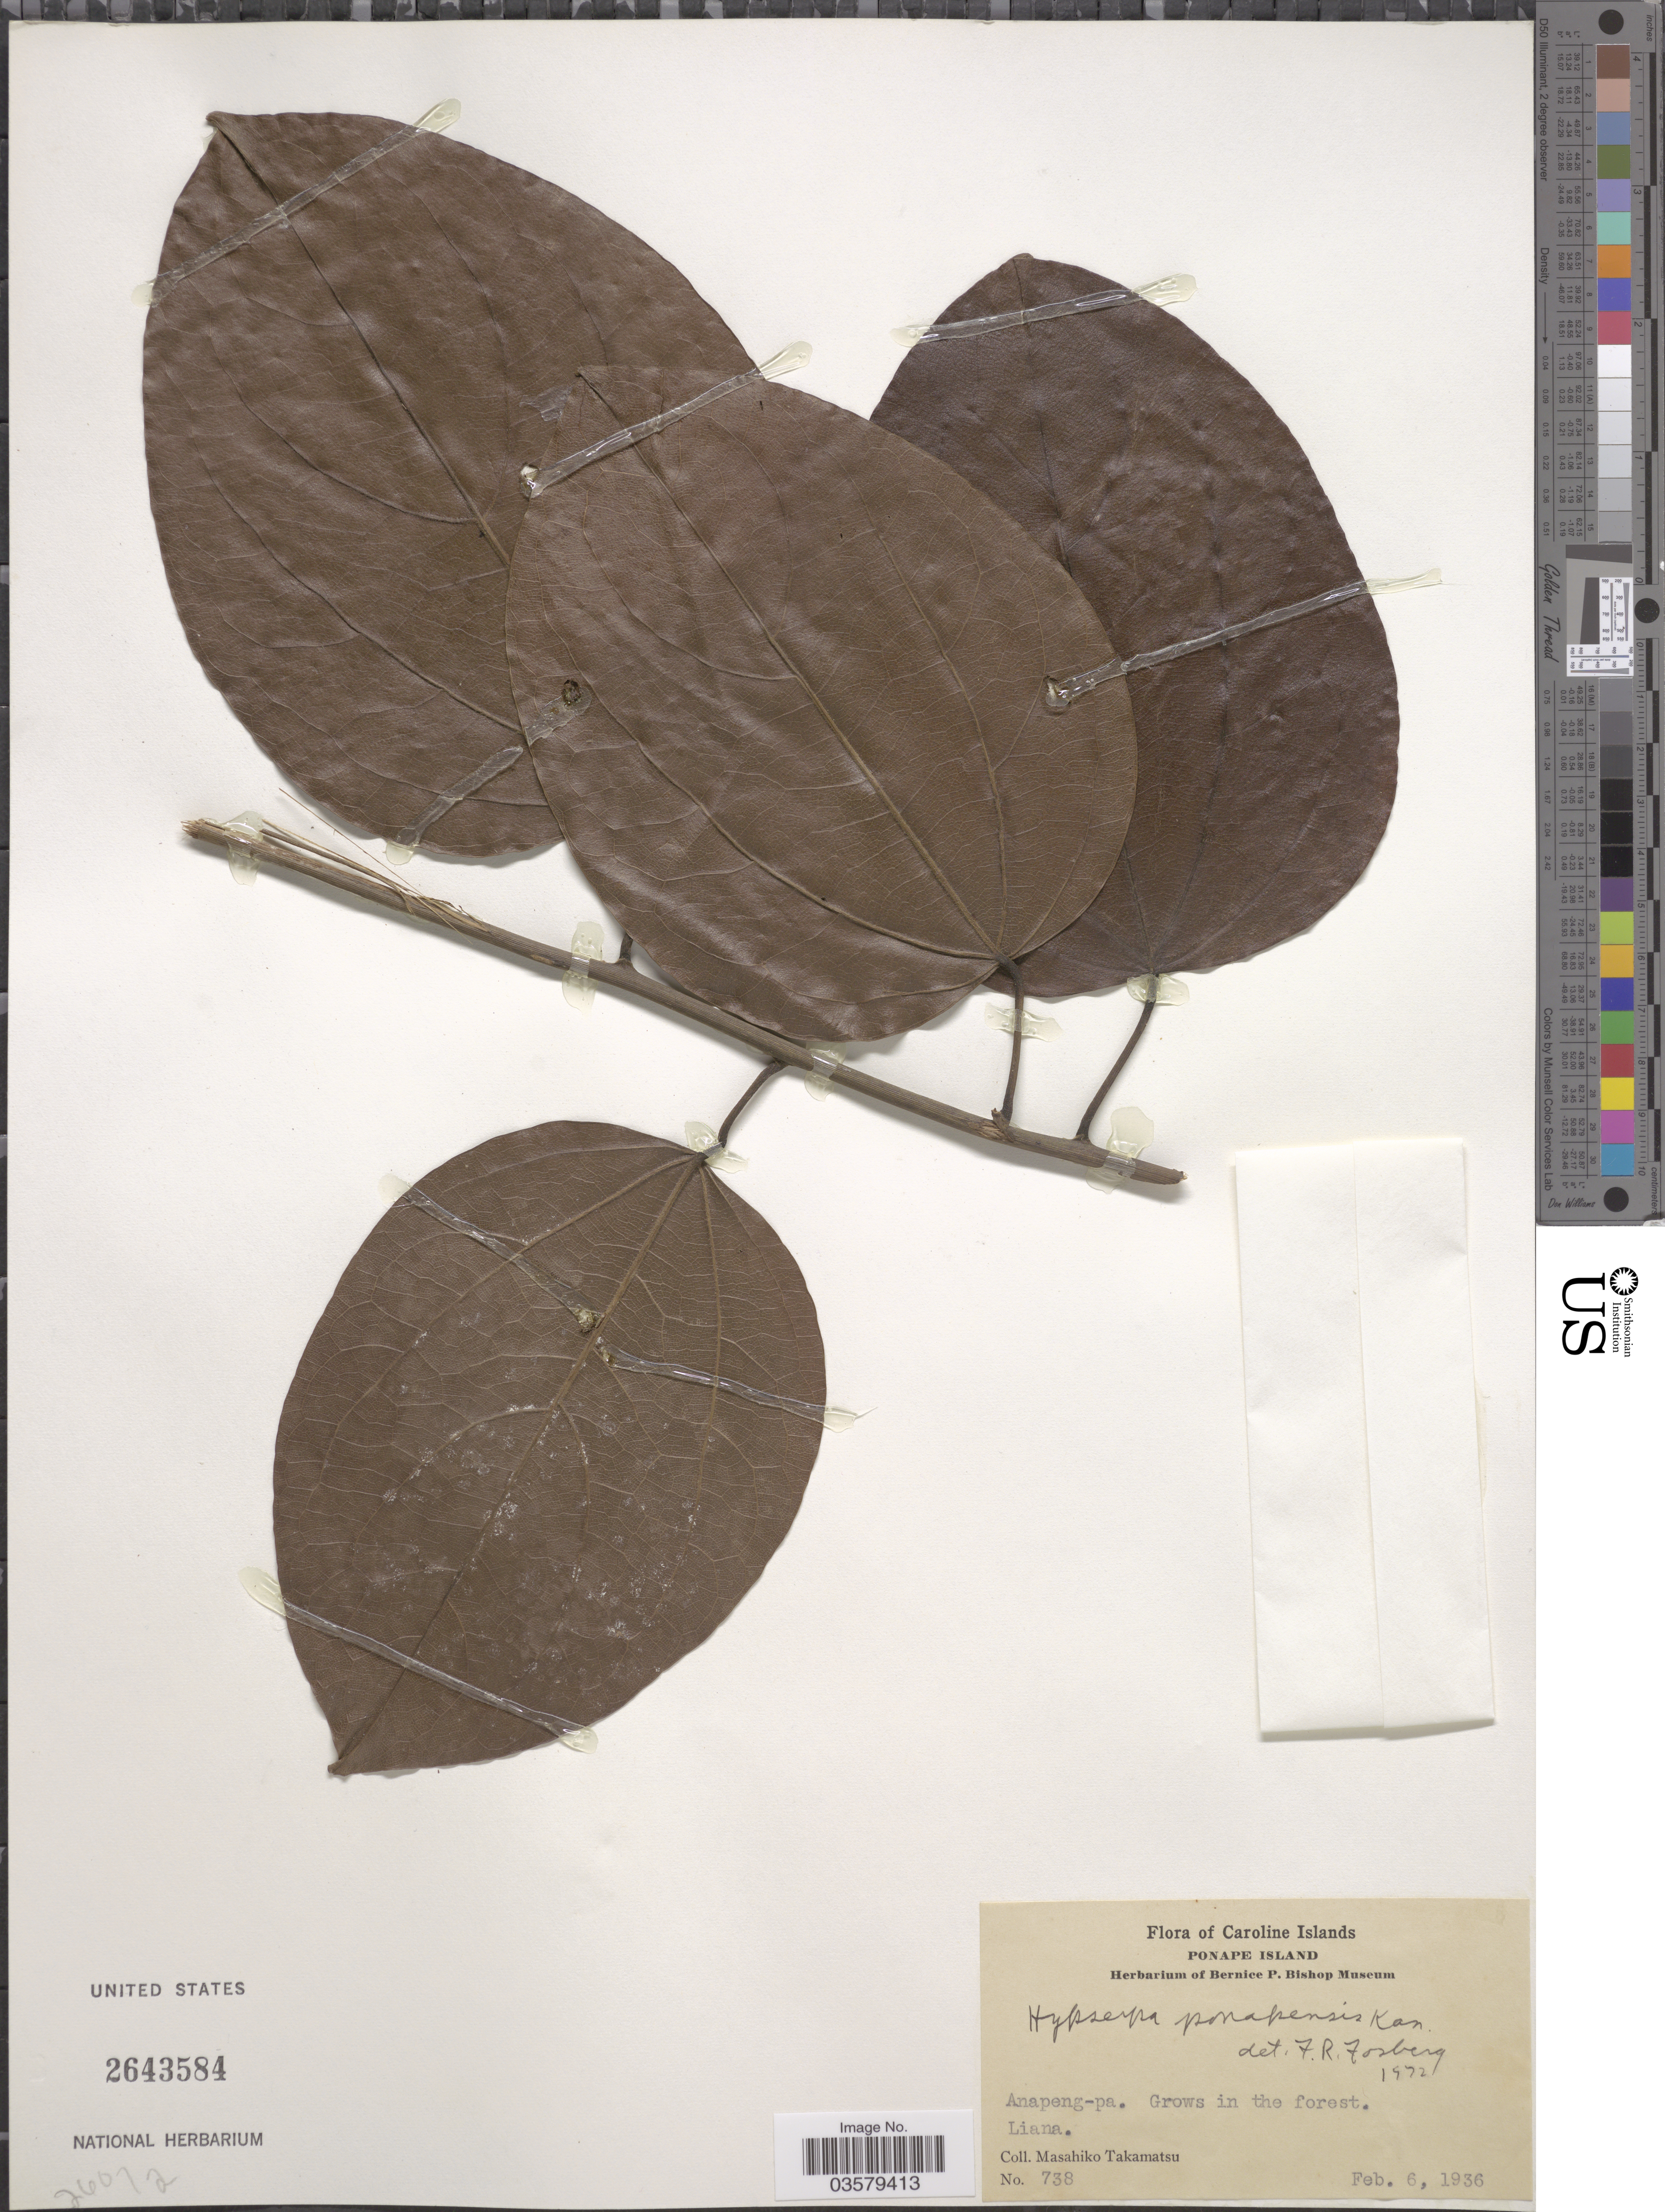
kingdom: Plantae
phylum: Tracheophyta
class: Magnoliopsida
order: Ranunculales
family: Menispermaceae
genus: Pachygone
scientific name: Pachygone ponapensis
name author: Kaneh.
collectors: M. Takamatsu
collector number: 738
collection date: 1936-02-06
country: Micronesia, Federated States of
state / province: Pohnpei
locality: Caroline Islands. Ponape Island. Anapeng-pa.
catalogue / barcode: US 2643584